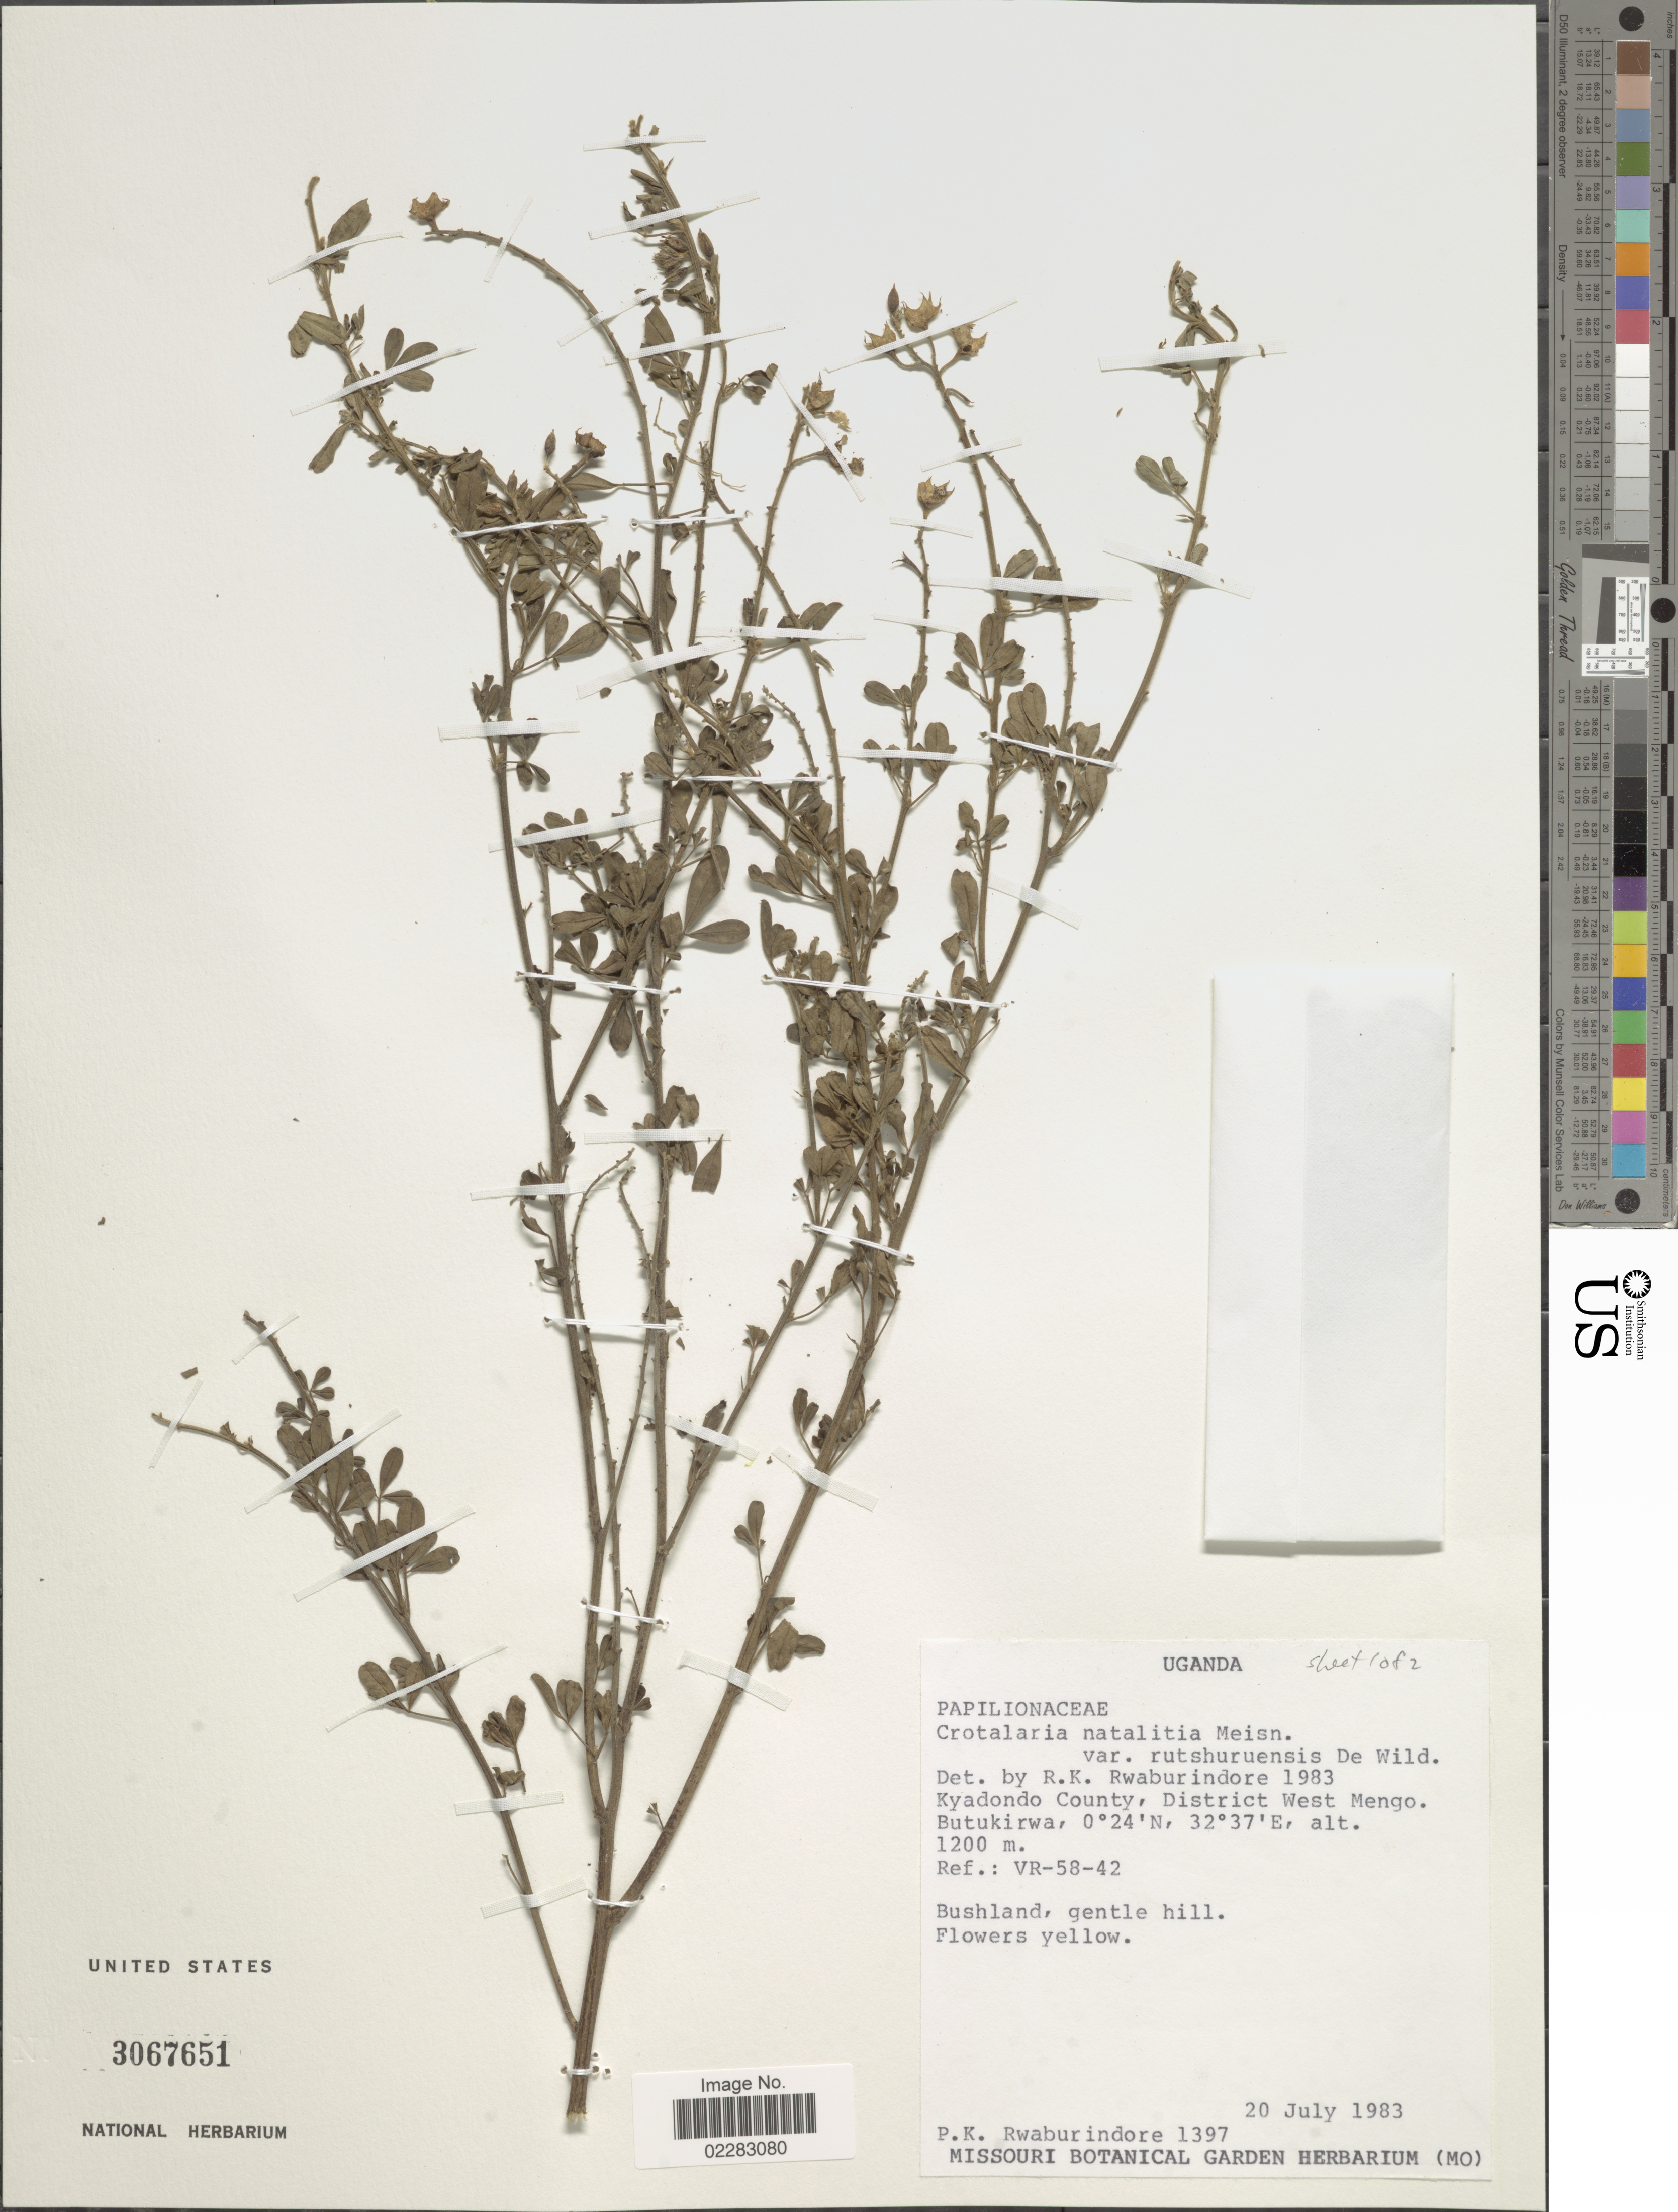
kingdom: Plantae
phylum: Tracheophyta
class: Magnoliopsida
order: Fabales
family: Fabaceae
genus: Crotalaria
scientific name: Crotalaria natalitia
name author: Meisn.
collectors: P. Rwaburindore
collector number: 1397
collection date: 1983-07-20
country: Uganda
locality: Kyadondo County, District West Mengo, Butukirwa.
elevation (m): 1200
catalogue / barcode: US 3067651